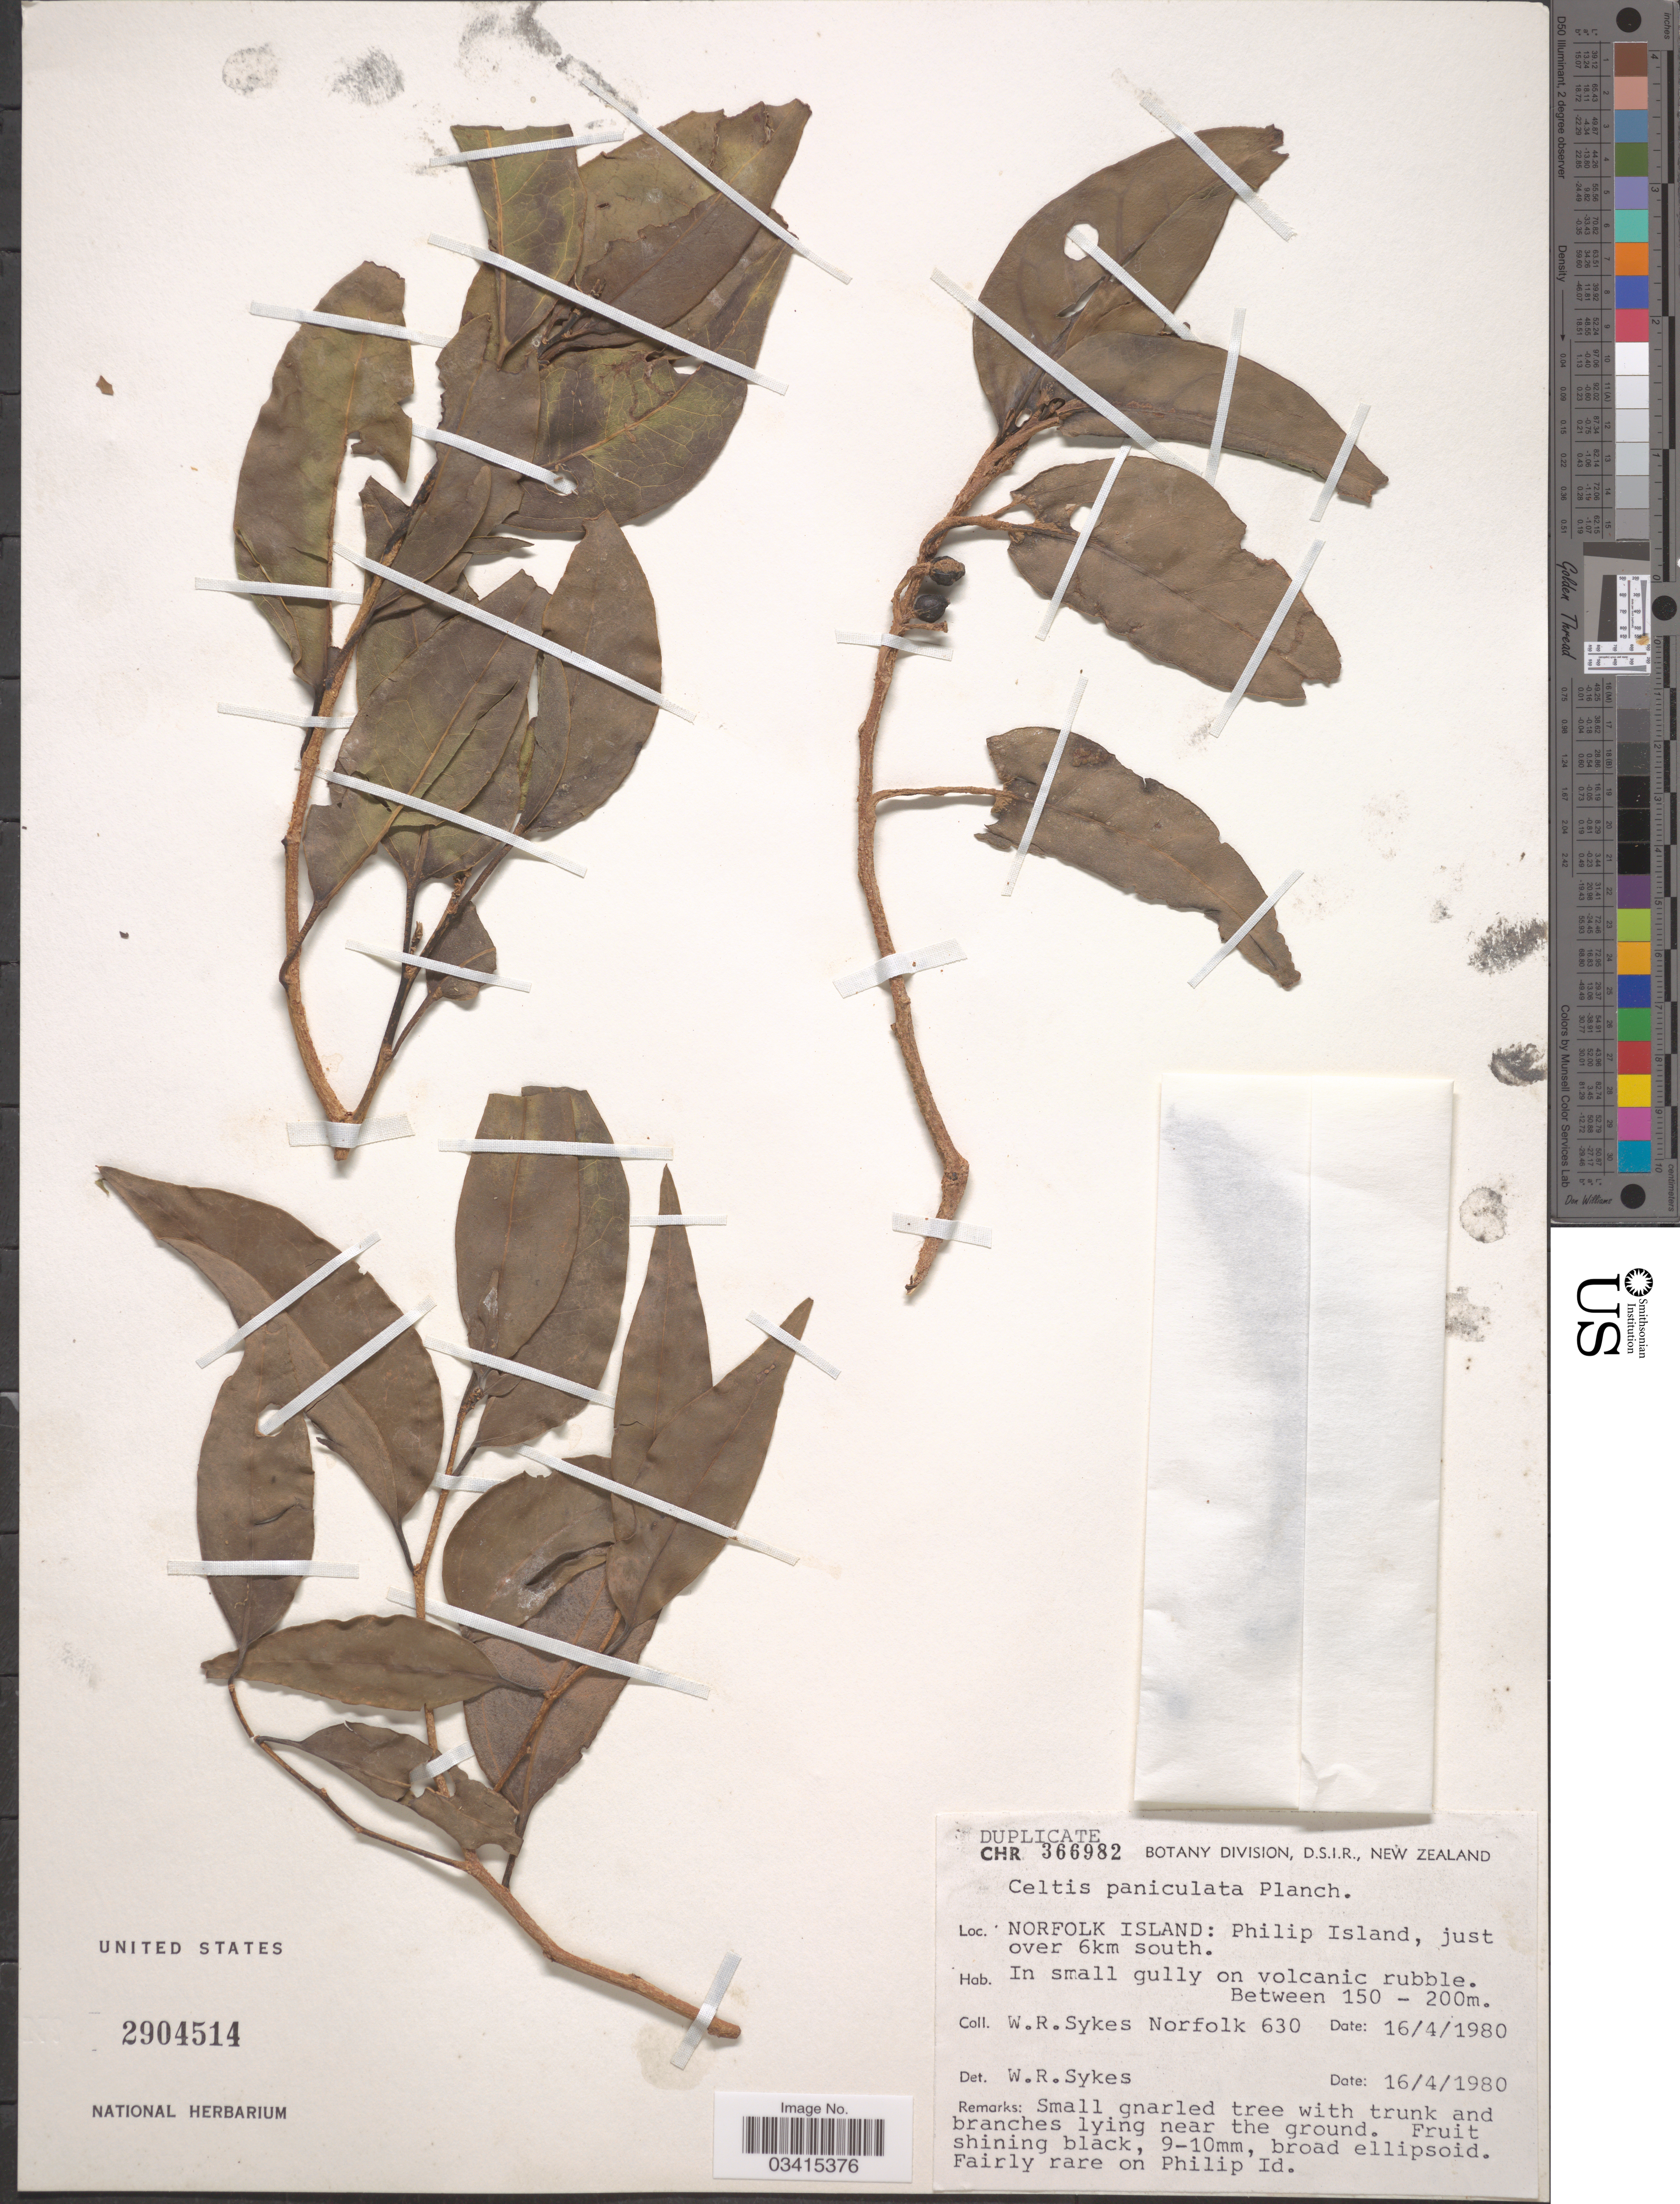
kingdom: Plantae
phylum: Tracheophyta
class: Magnoliopsida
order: Rosales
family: Cannabaceae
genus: Celtis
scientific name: Celtis paniculata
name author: (Endl.) Planch.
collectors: W. R. Sykes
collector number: Norfolk 630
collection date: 1980-04-16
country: Australia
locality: Norfolk Island: Philip Island, just over 6km south.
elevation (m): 150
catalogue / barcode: US 2904514